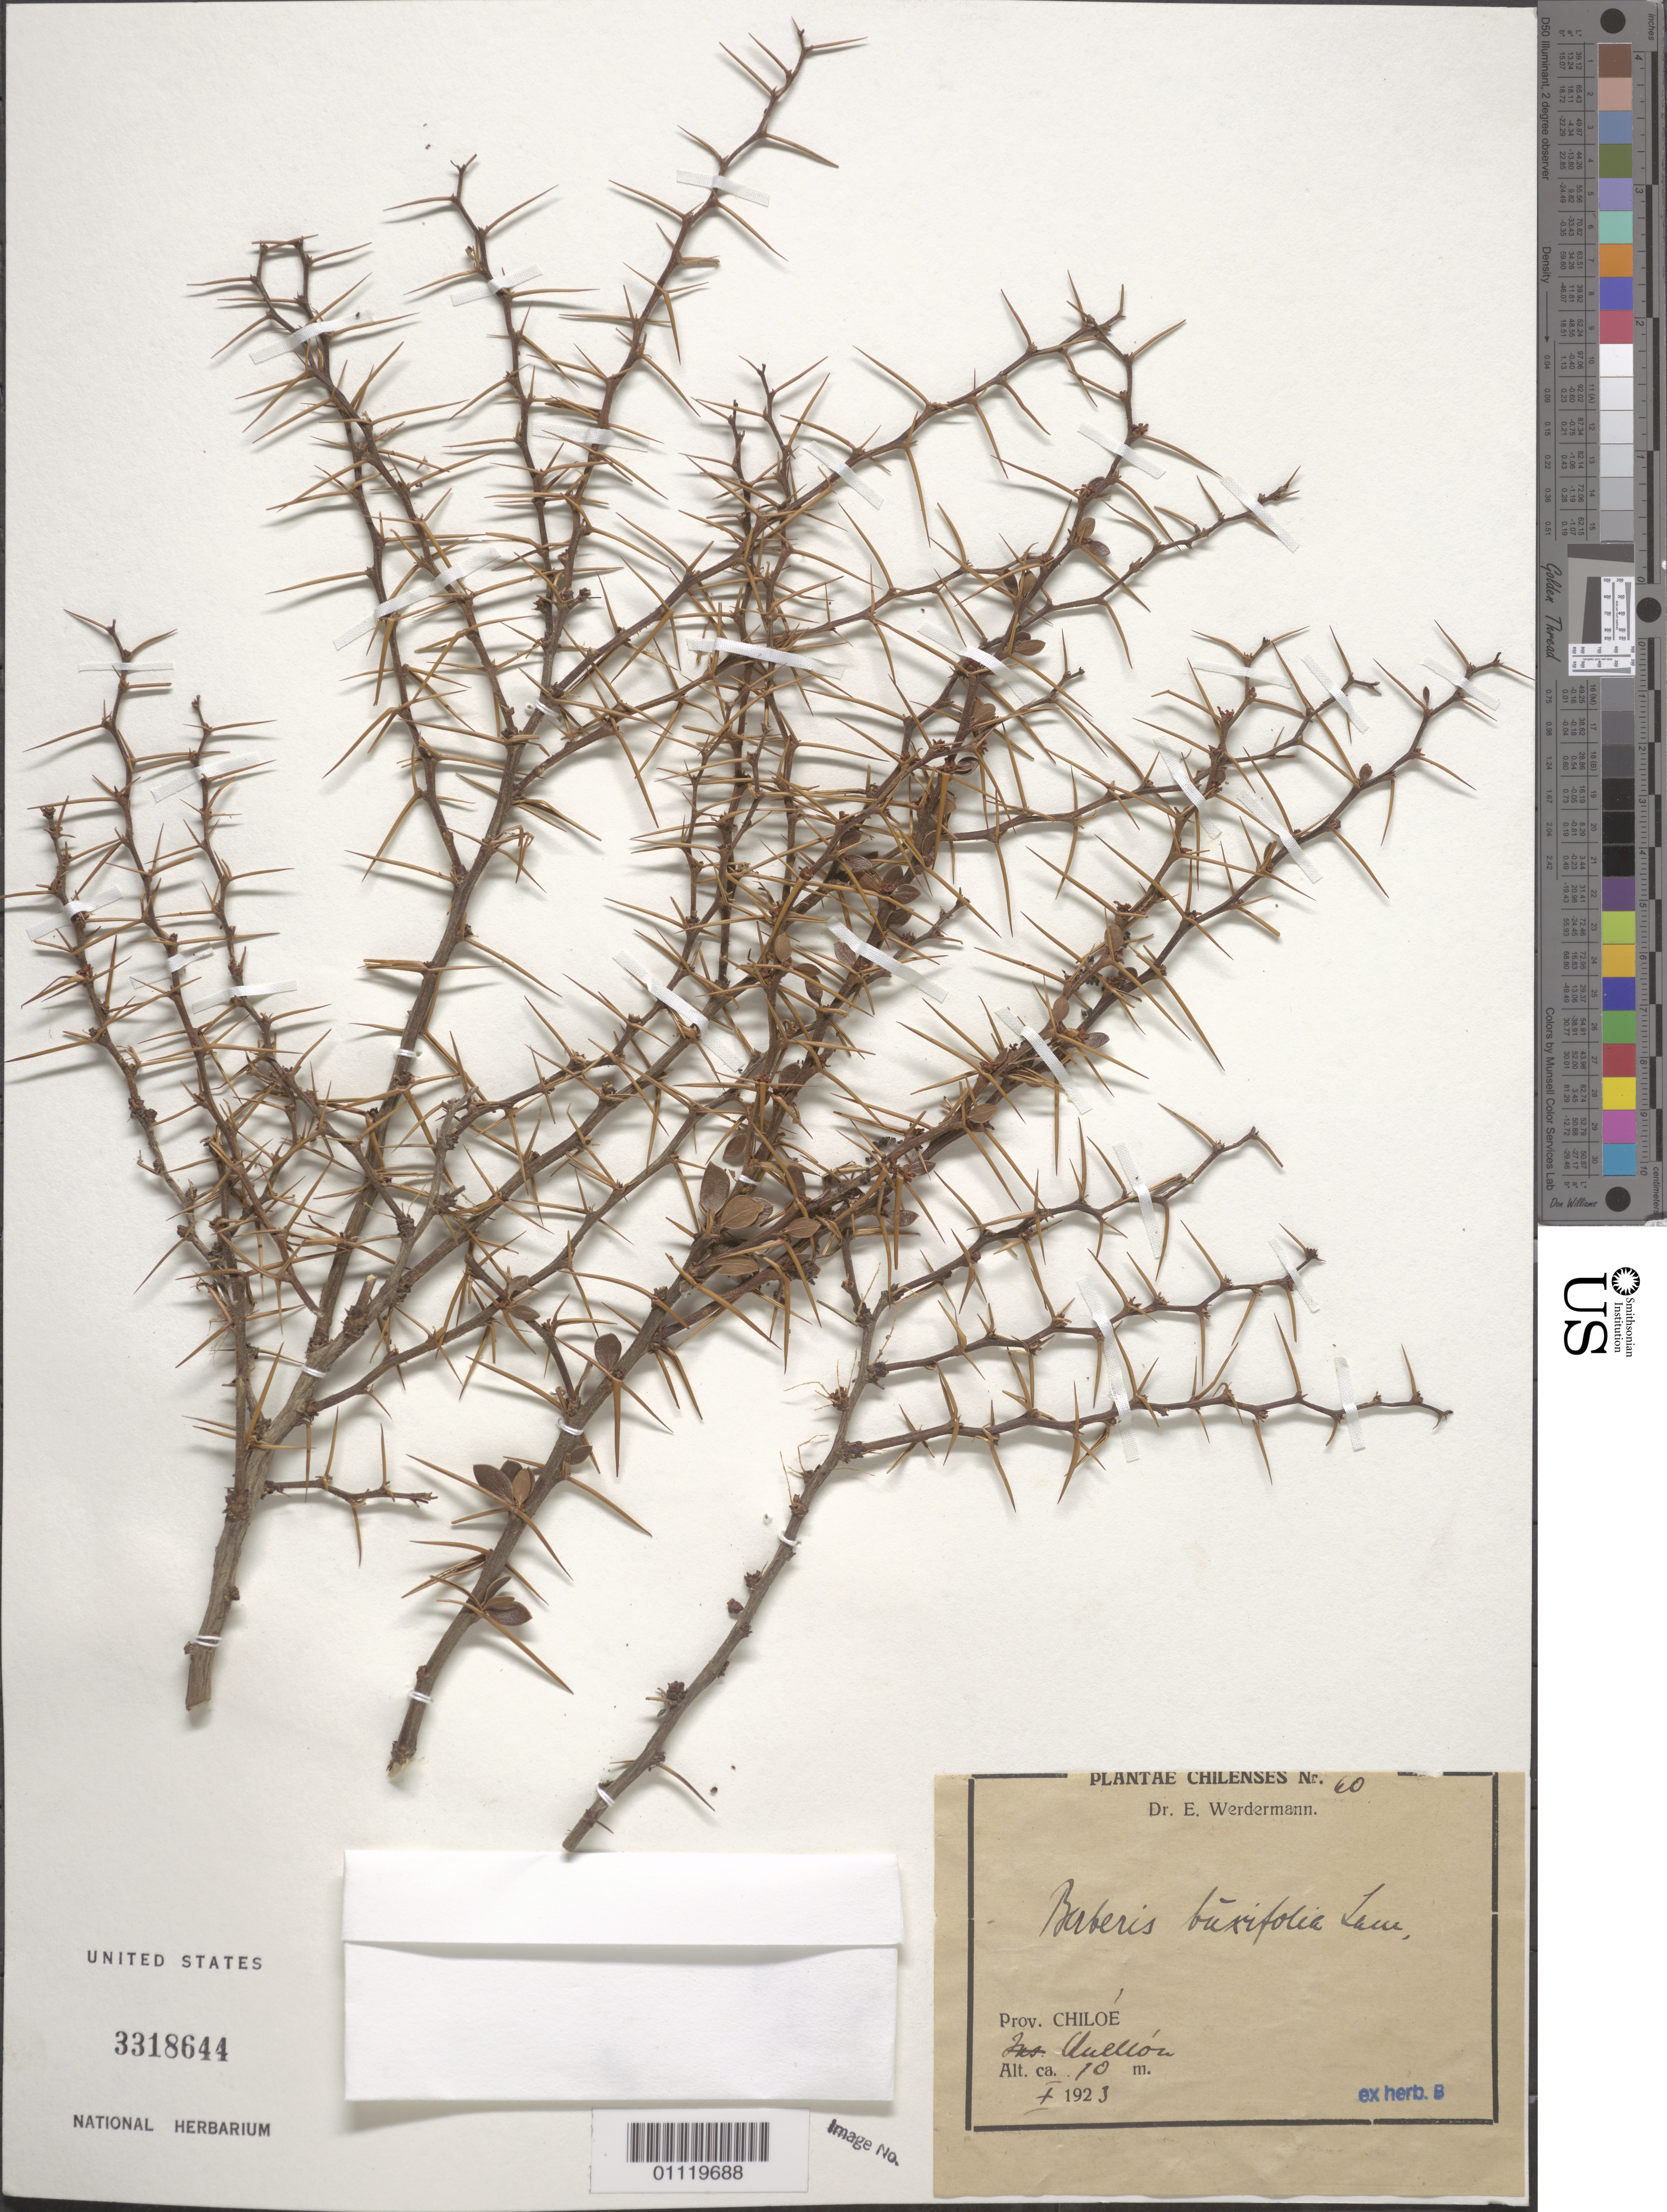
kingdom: Plantae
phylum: Tracheophyta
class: Magnoliopsida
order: Ranunculales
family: Berberidaceae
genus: Berberis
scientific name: Berberis buxifolia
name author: Lam.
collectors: E. Wedermann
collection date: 1923-10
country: Chile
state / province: Los Lagos (X)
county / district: Chiloé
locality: Quellon municipality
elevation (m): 10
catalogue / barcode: US 3318644